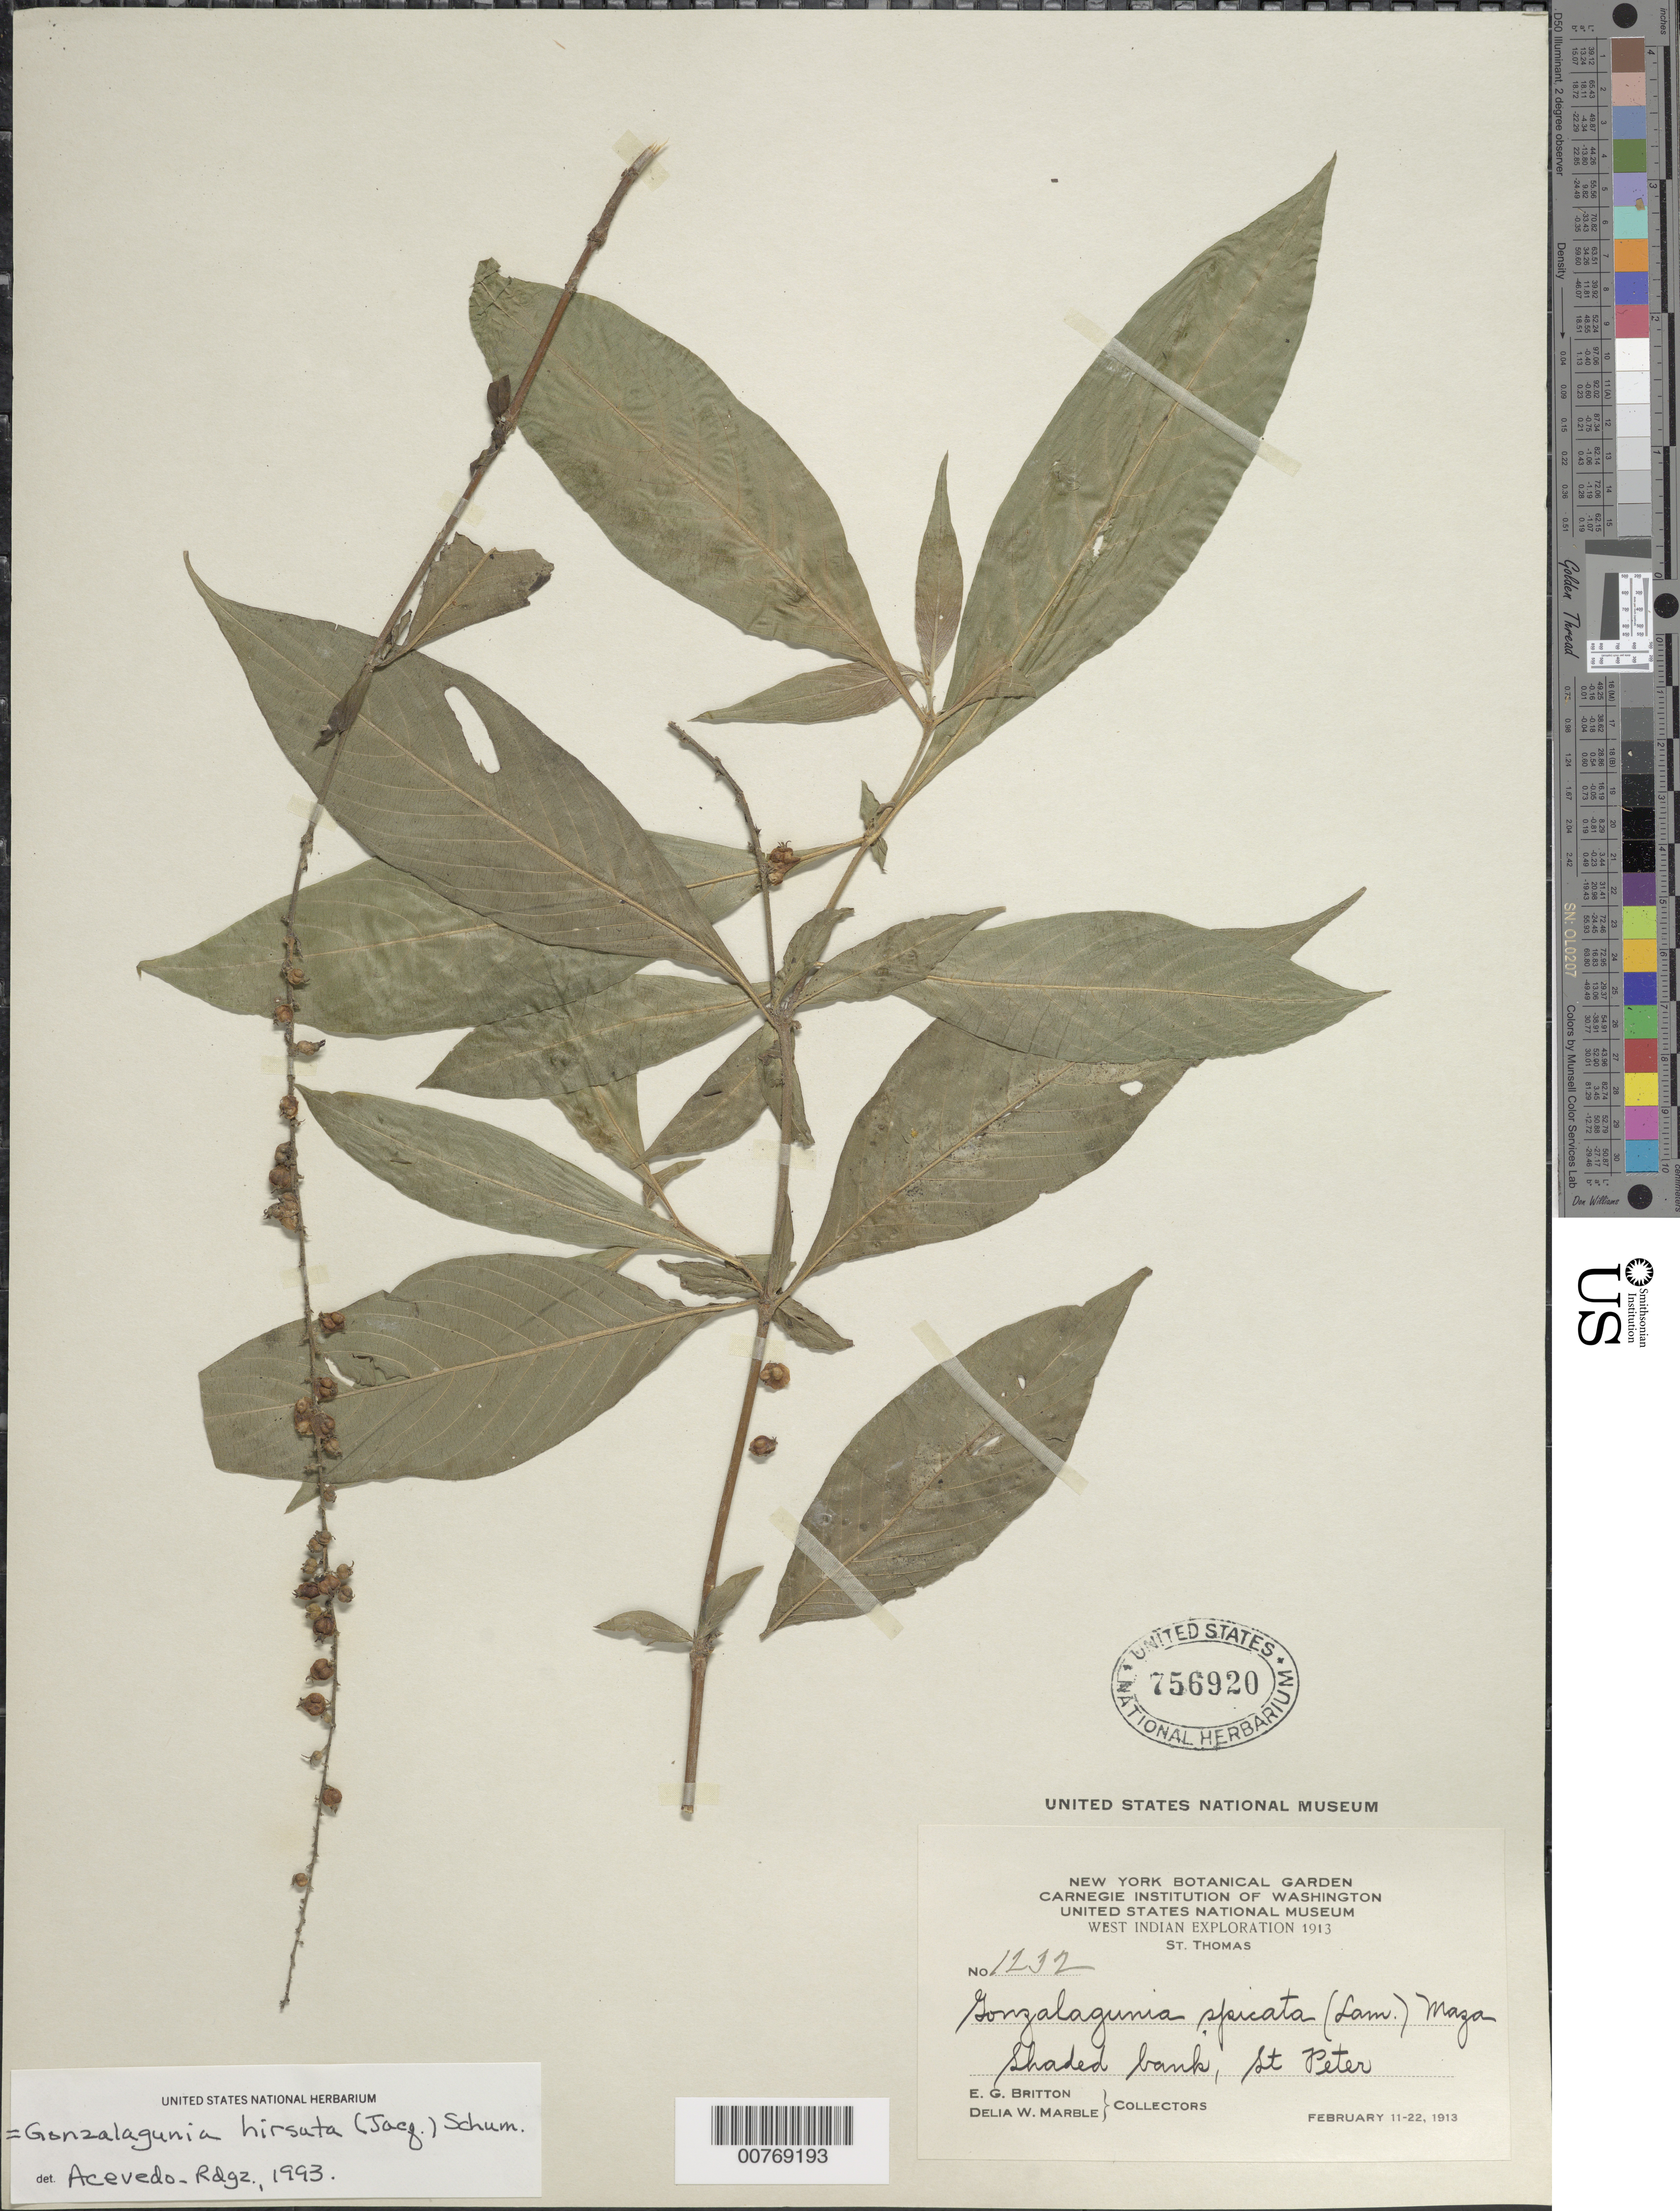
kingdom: Plantae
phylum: Tracheophyta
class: Magnoliopsida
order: Gentianales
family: Rubiaceae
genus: Gonzalagunia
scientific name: Gonzalagunia hirsuta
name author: (Jacq.) K. Schum.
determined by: Acevedo-Rodríguez, P., (BOT), Smithsonian Institution - National Museum of Natural History (UNITED STATES)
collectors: E. G. Britton & D. W. Marble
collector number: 1232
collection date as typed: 11 Feb 1913 to 22 Feb 1913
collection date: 1913-02-11/1913-02-22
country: U.S. Virgin Islands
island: St. Thomas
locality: St. Thomas; St. Peter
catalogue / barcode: US 756920